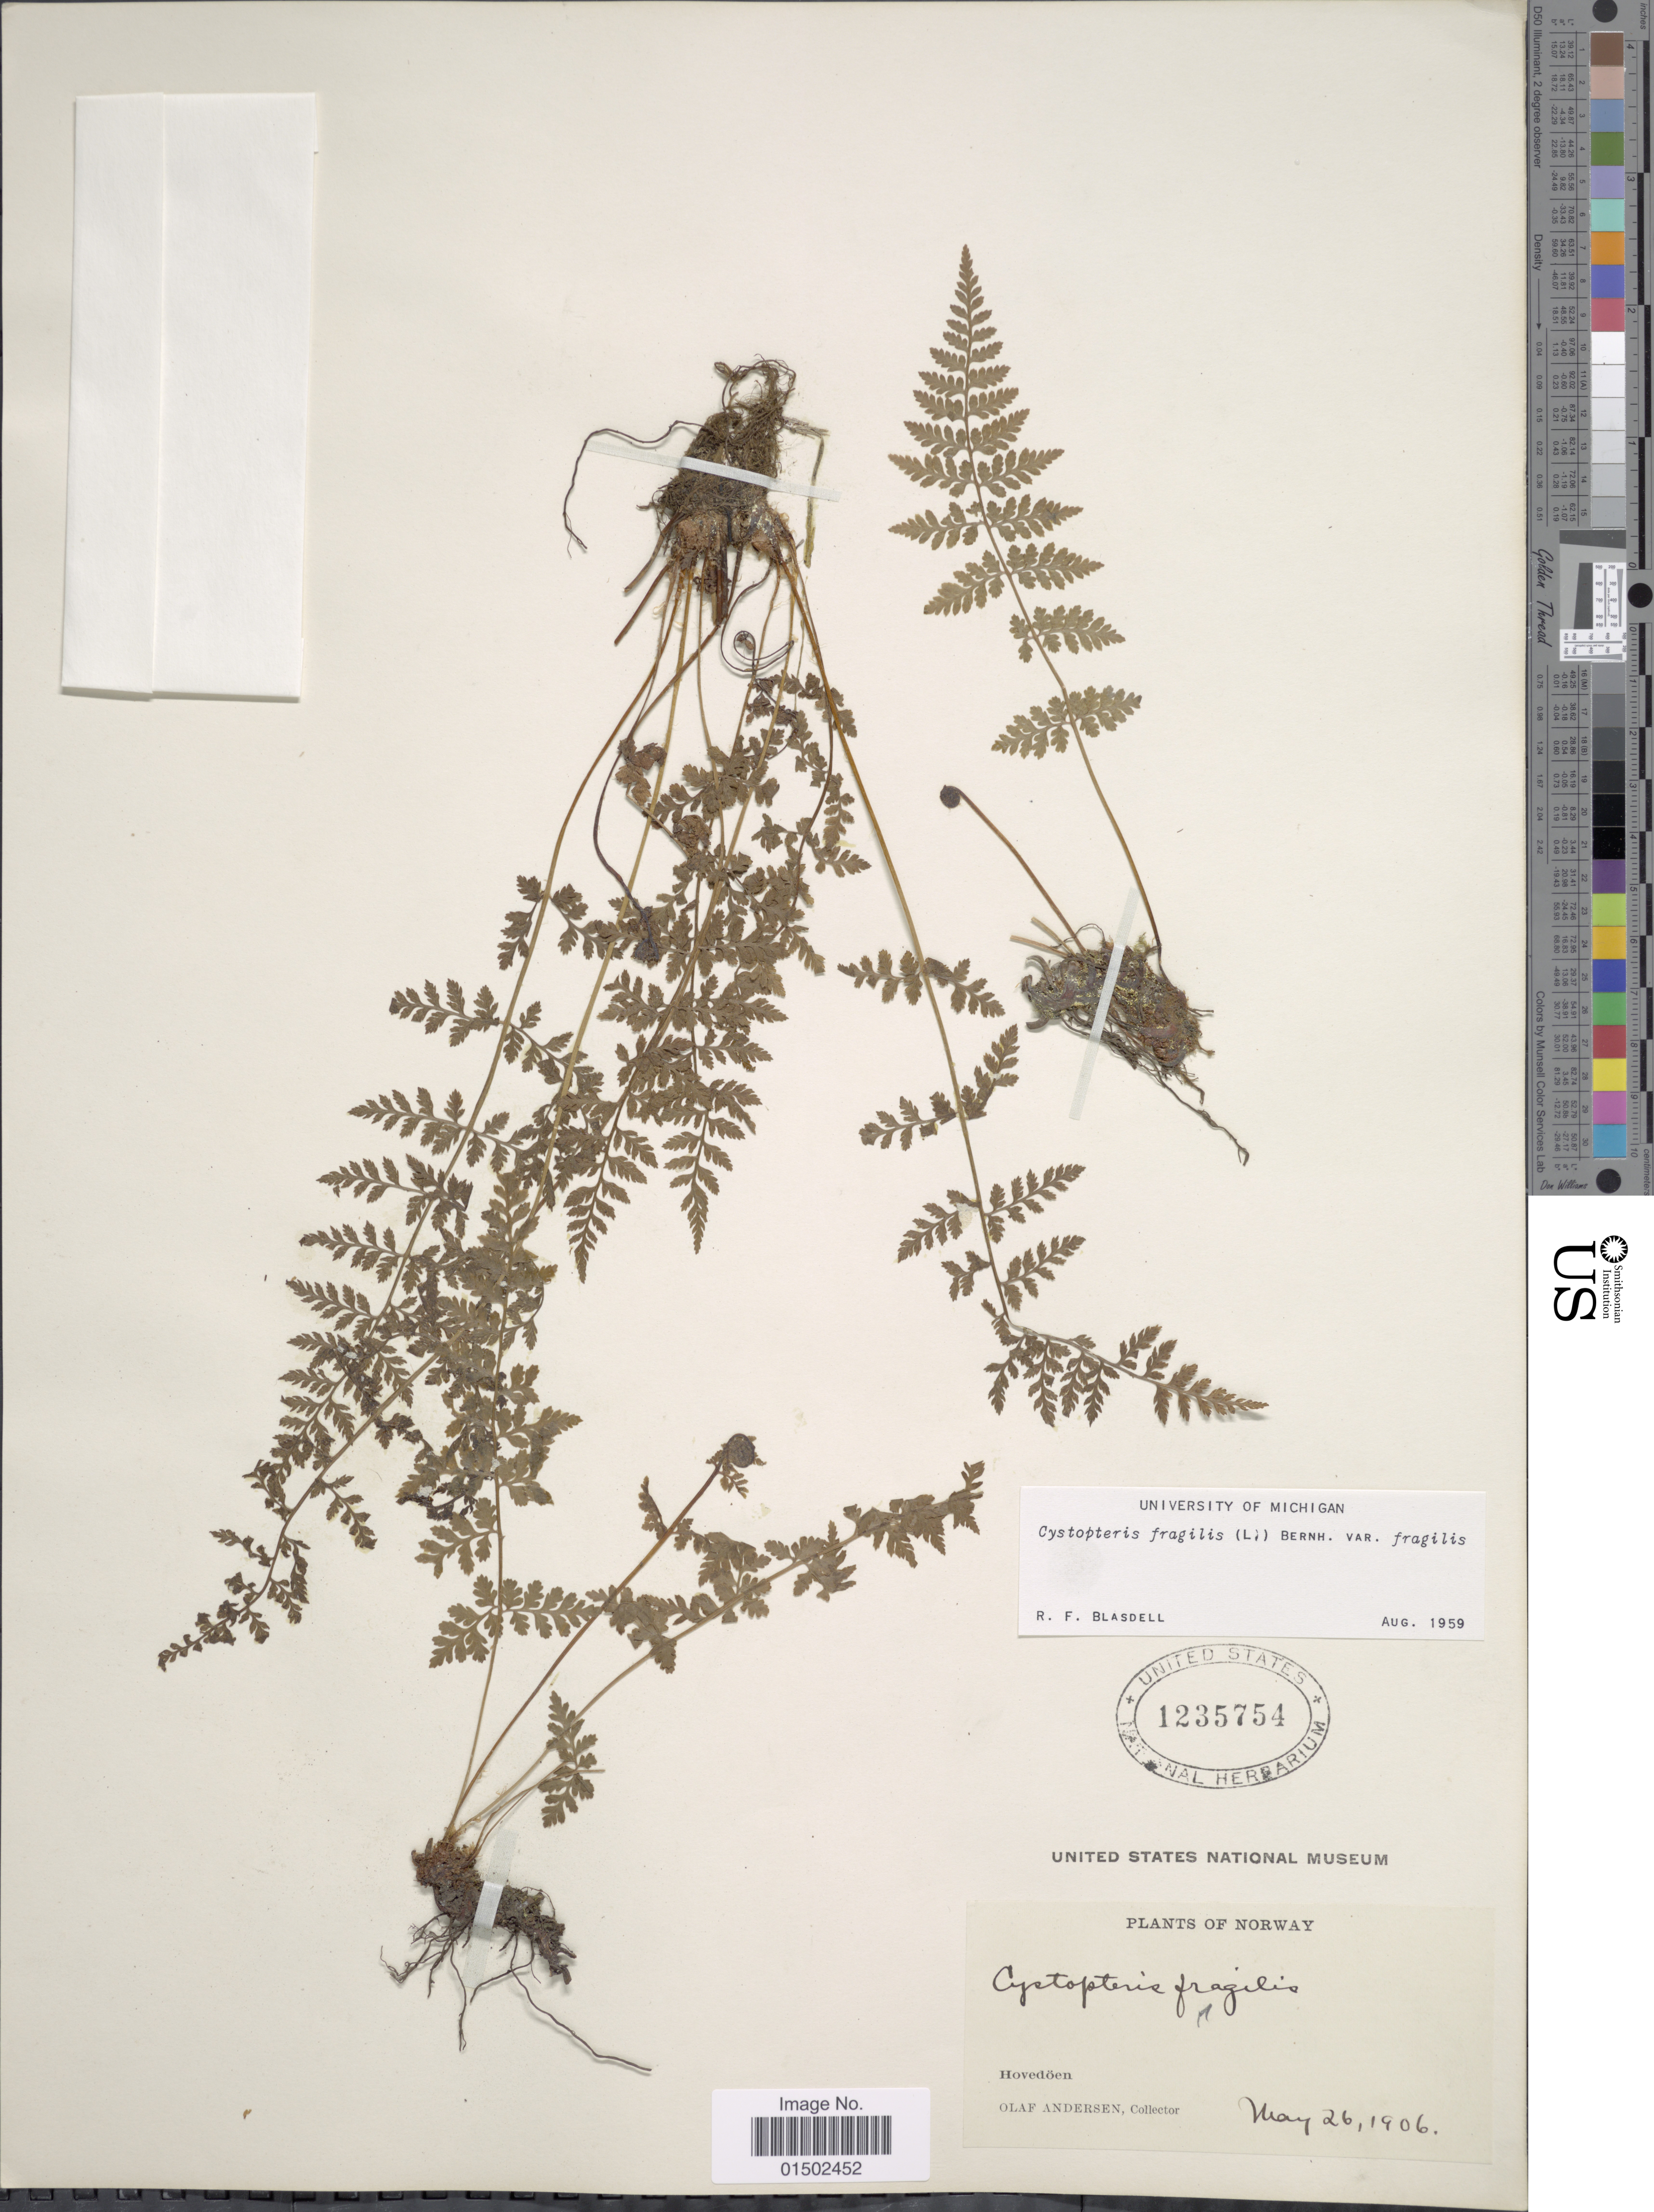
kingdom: Plantae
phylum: Tracheophyta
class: Polypodiopsida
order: Polypodiales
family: Cystopteridaceae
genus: Cystopteris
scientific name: Cystopteris fragilis var. fragilis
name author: (L.) Bernh.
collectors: O. Andersen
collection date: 1906-05-26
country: Norway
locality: Hovedoen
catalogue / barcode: US 1235754